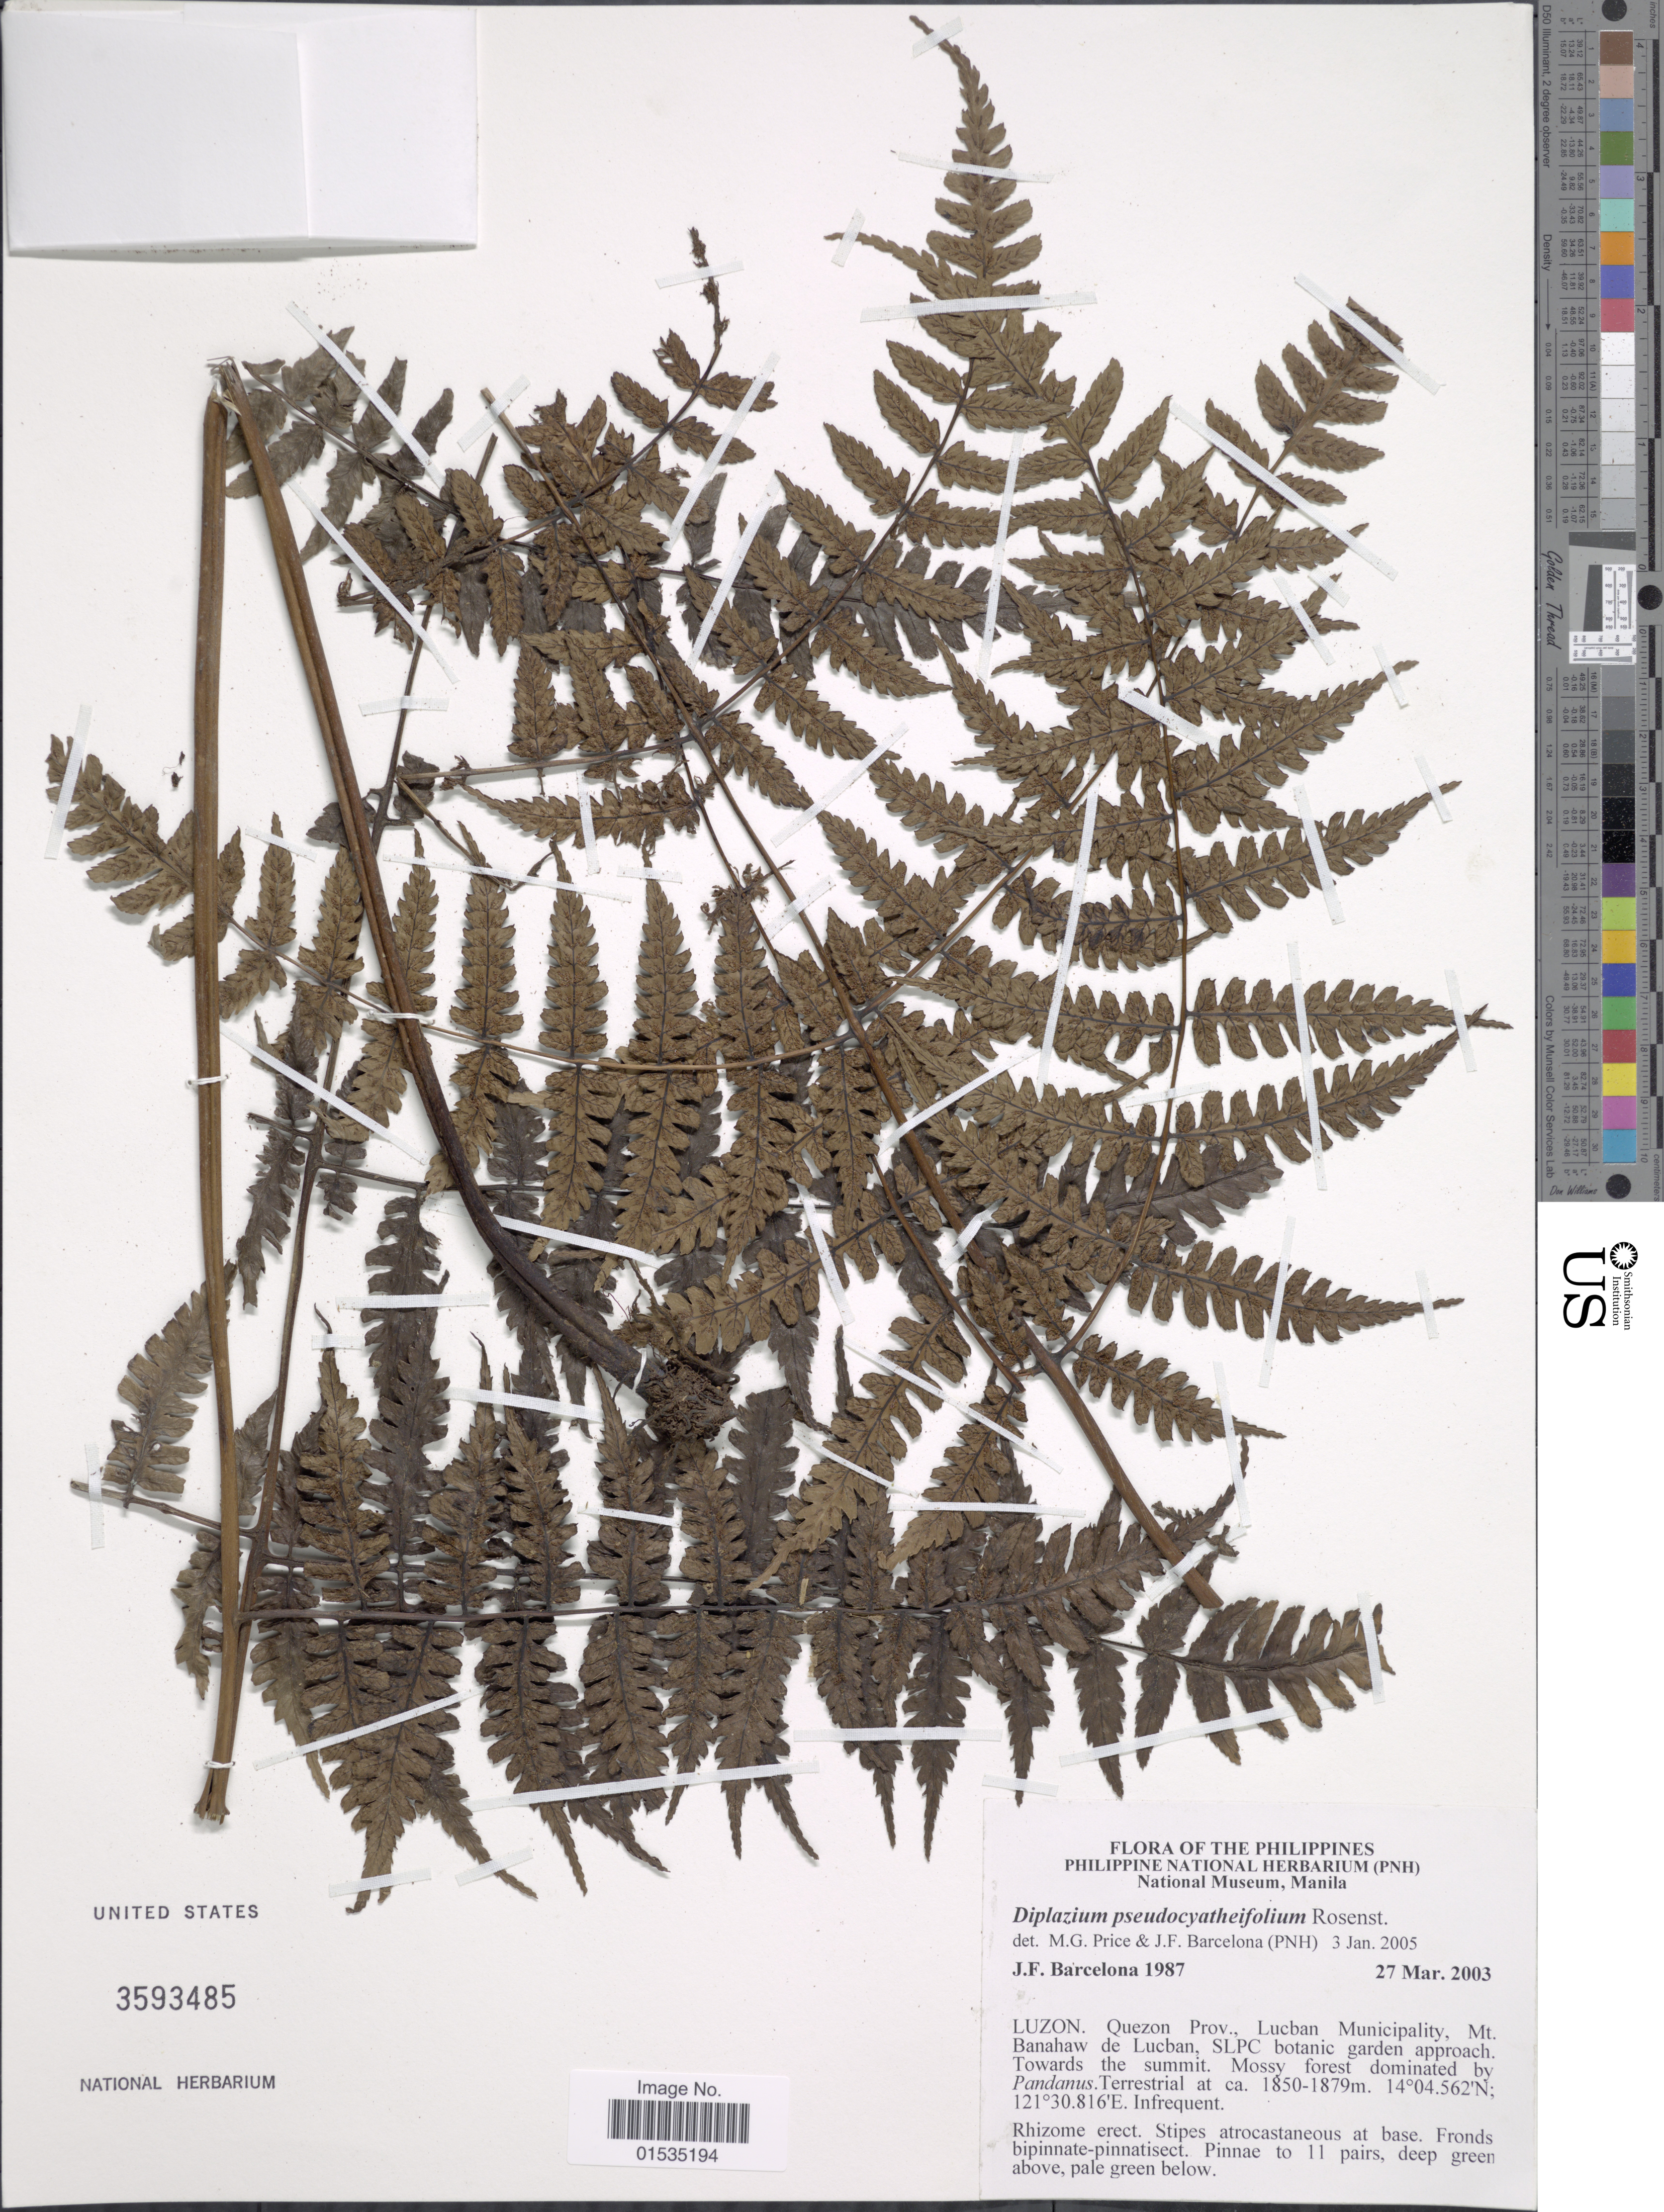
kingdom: Plantae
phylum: Tracheophyta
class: Polypodiopsida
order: Polypodiales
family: Athyriaceae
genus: Diplazium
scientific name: Diplazium pseudocyatheifolium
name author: Rosenst.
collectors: J. F. Barcelona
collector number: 1987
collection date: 2003-03-27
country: Philippines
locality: Luzon, Quezon Prov., Lucban Municipality, Mt. Banahaw de Lucban, SLPC botanic garden approach, Trail towards the summit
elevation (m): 1850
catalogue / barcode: US 3593485